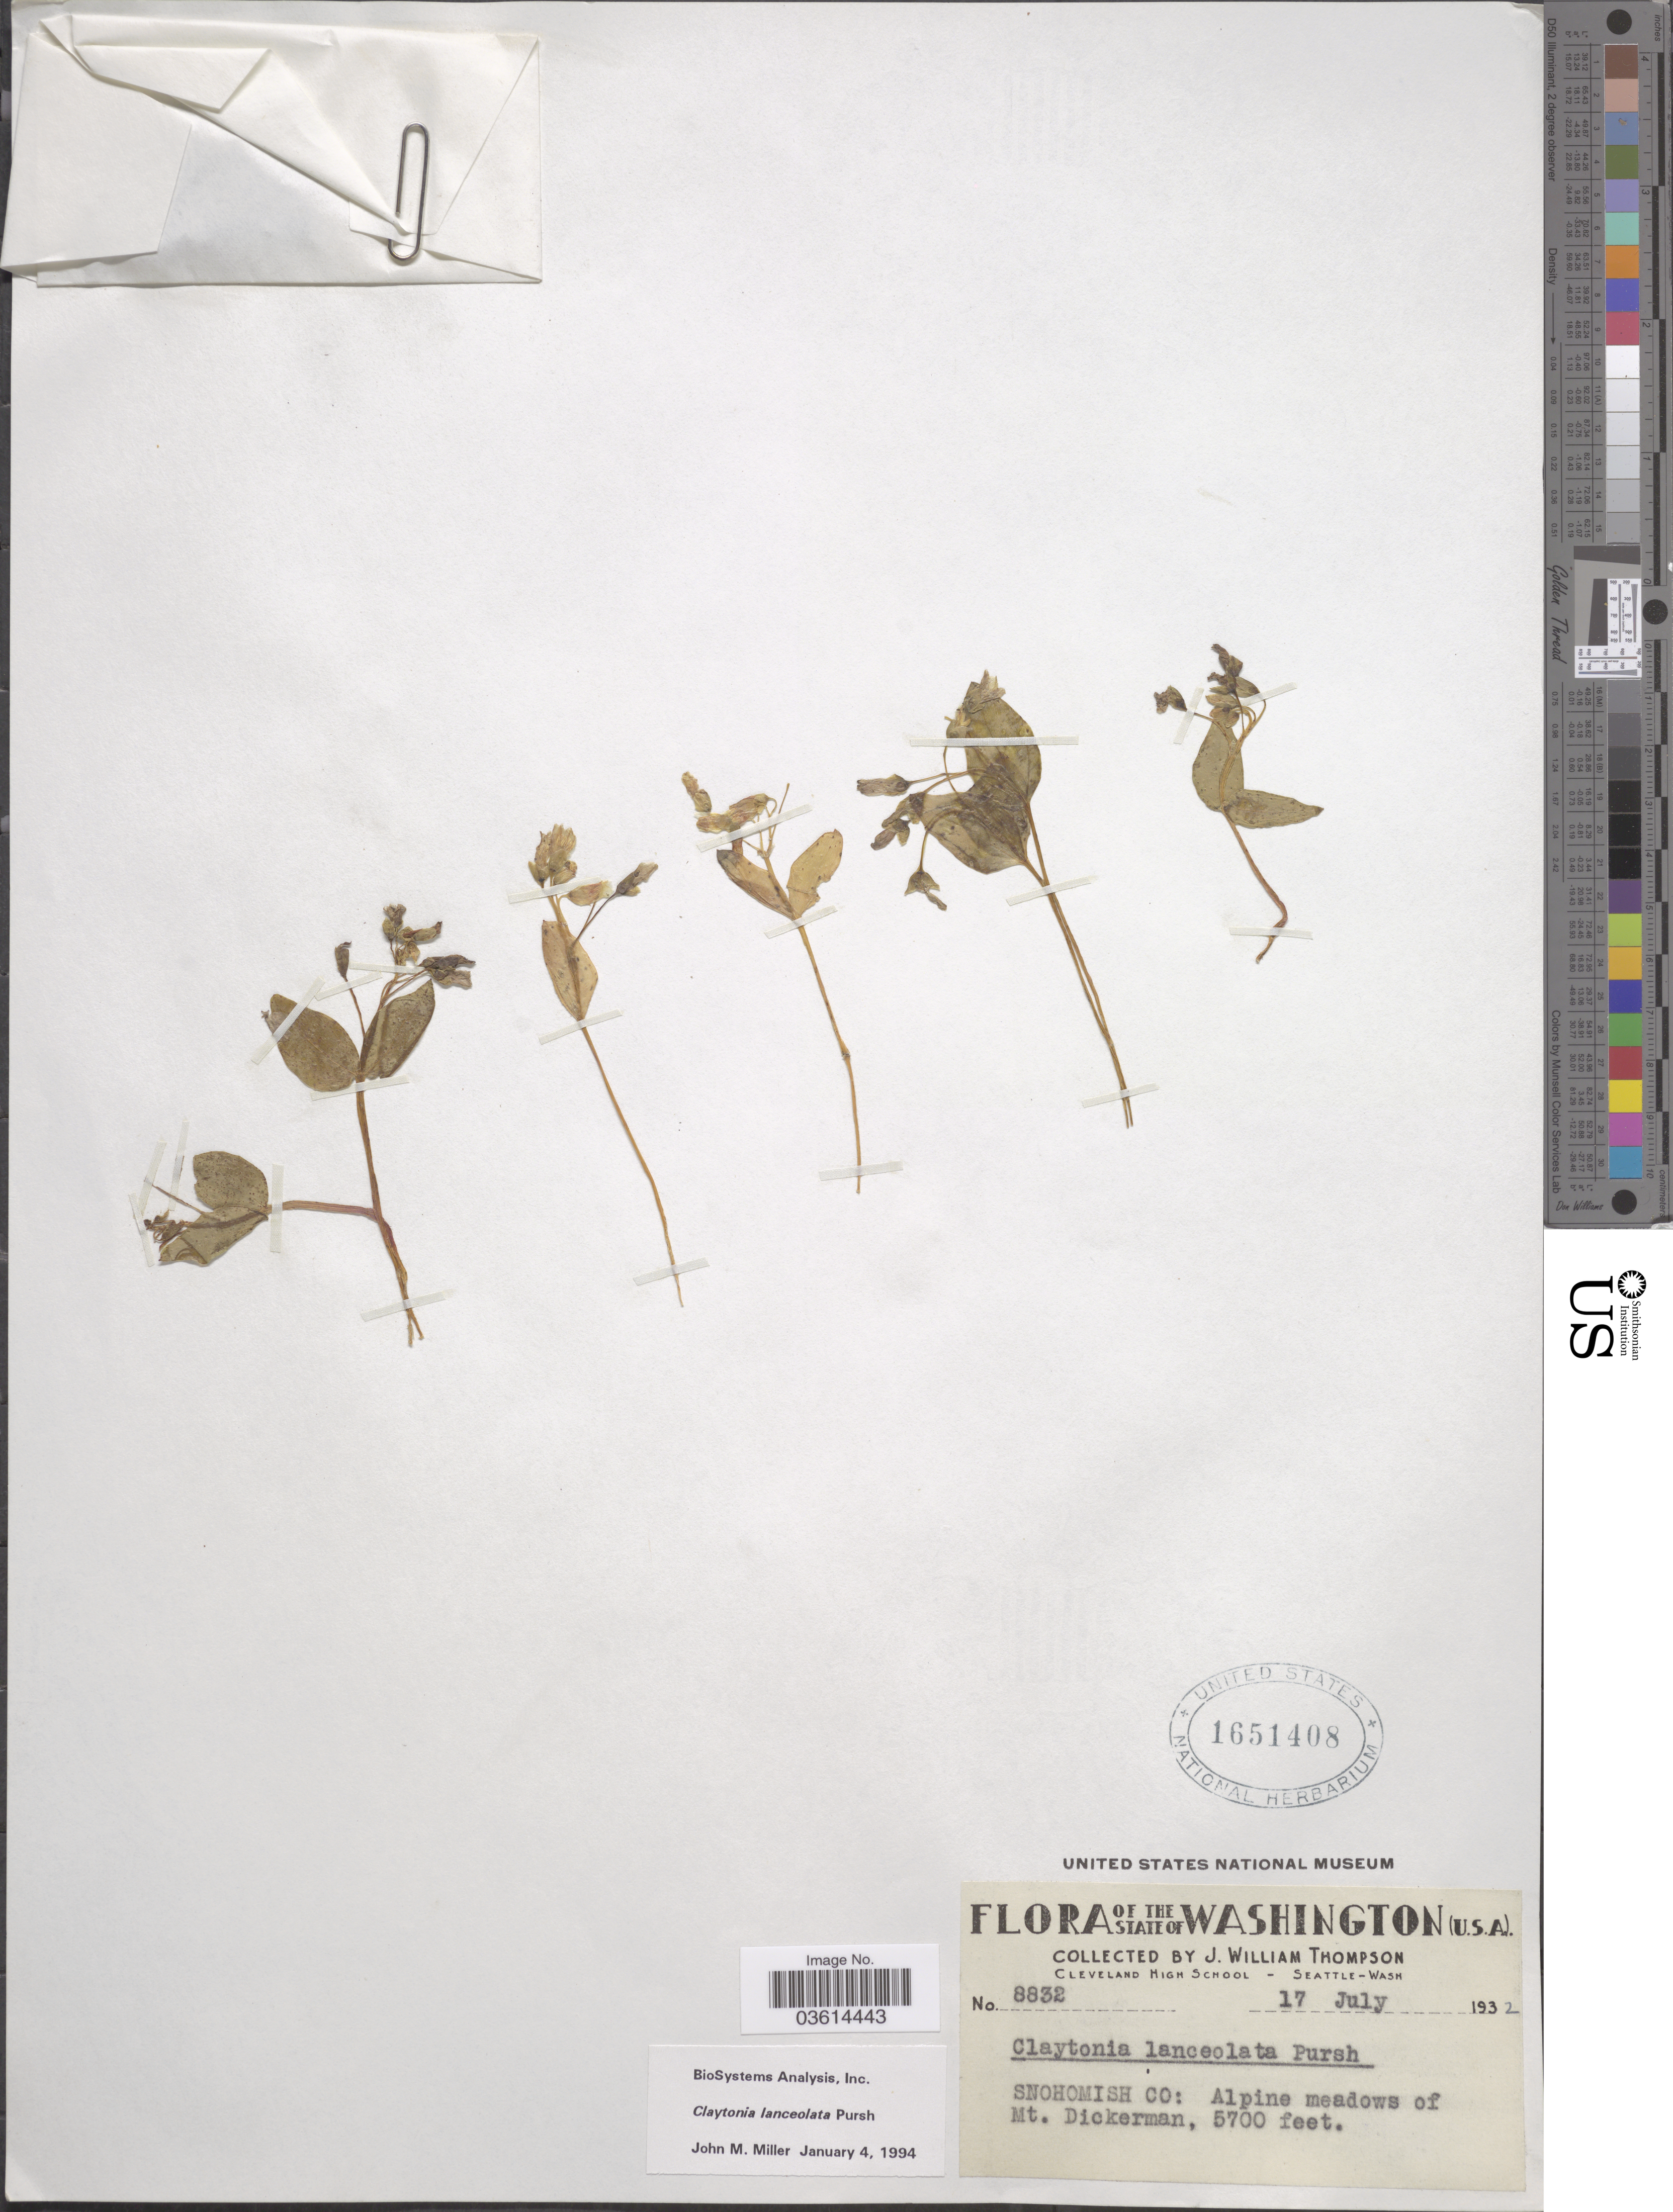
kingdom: Plantae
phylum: Tracheophyta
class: Magnoliopsida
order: Caryophyllales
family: Montiaceae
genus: Claytonia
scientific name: Claytonia lanceolata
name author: Pursh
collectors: J. W. Thompson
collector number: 8832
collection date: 1932-07-17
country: United States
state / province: Washington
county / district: Snohomish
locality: Snohomish Co: Alpine meadows of Mt. Dickerman.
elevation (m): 1737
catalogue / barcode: US 1651408